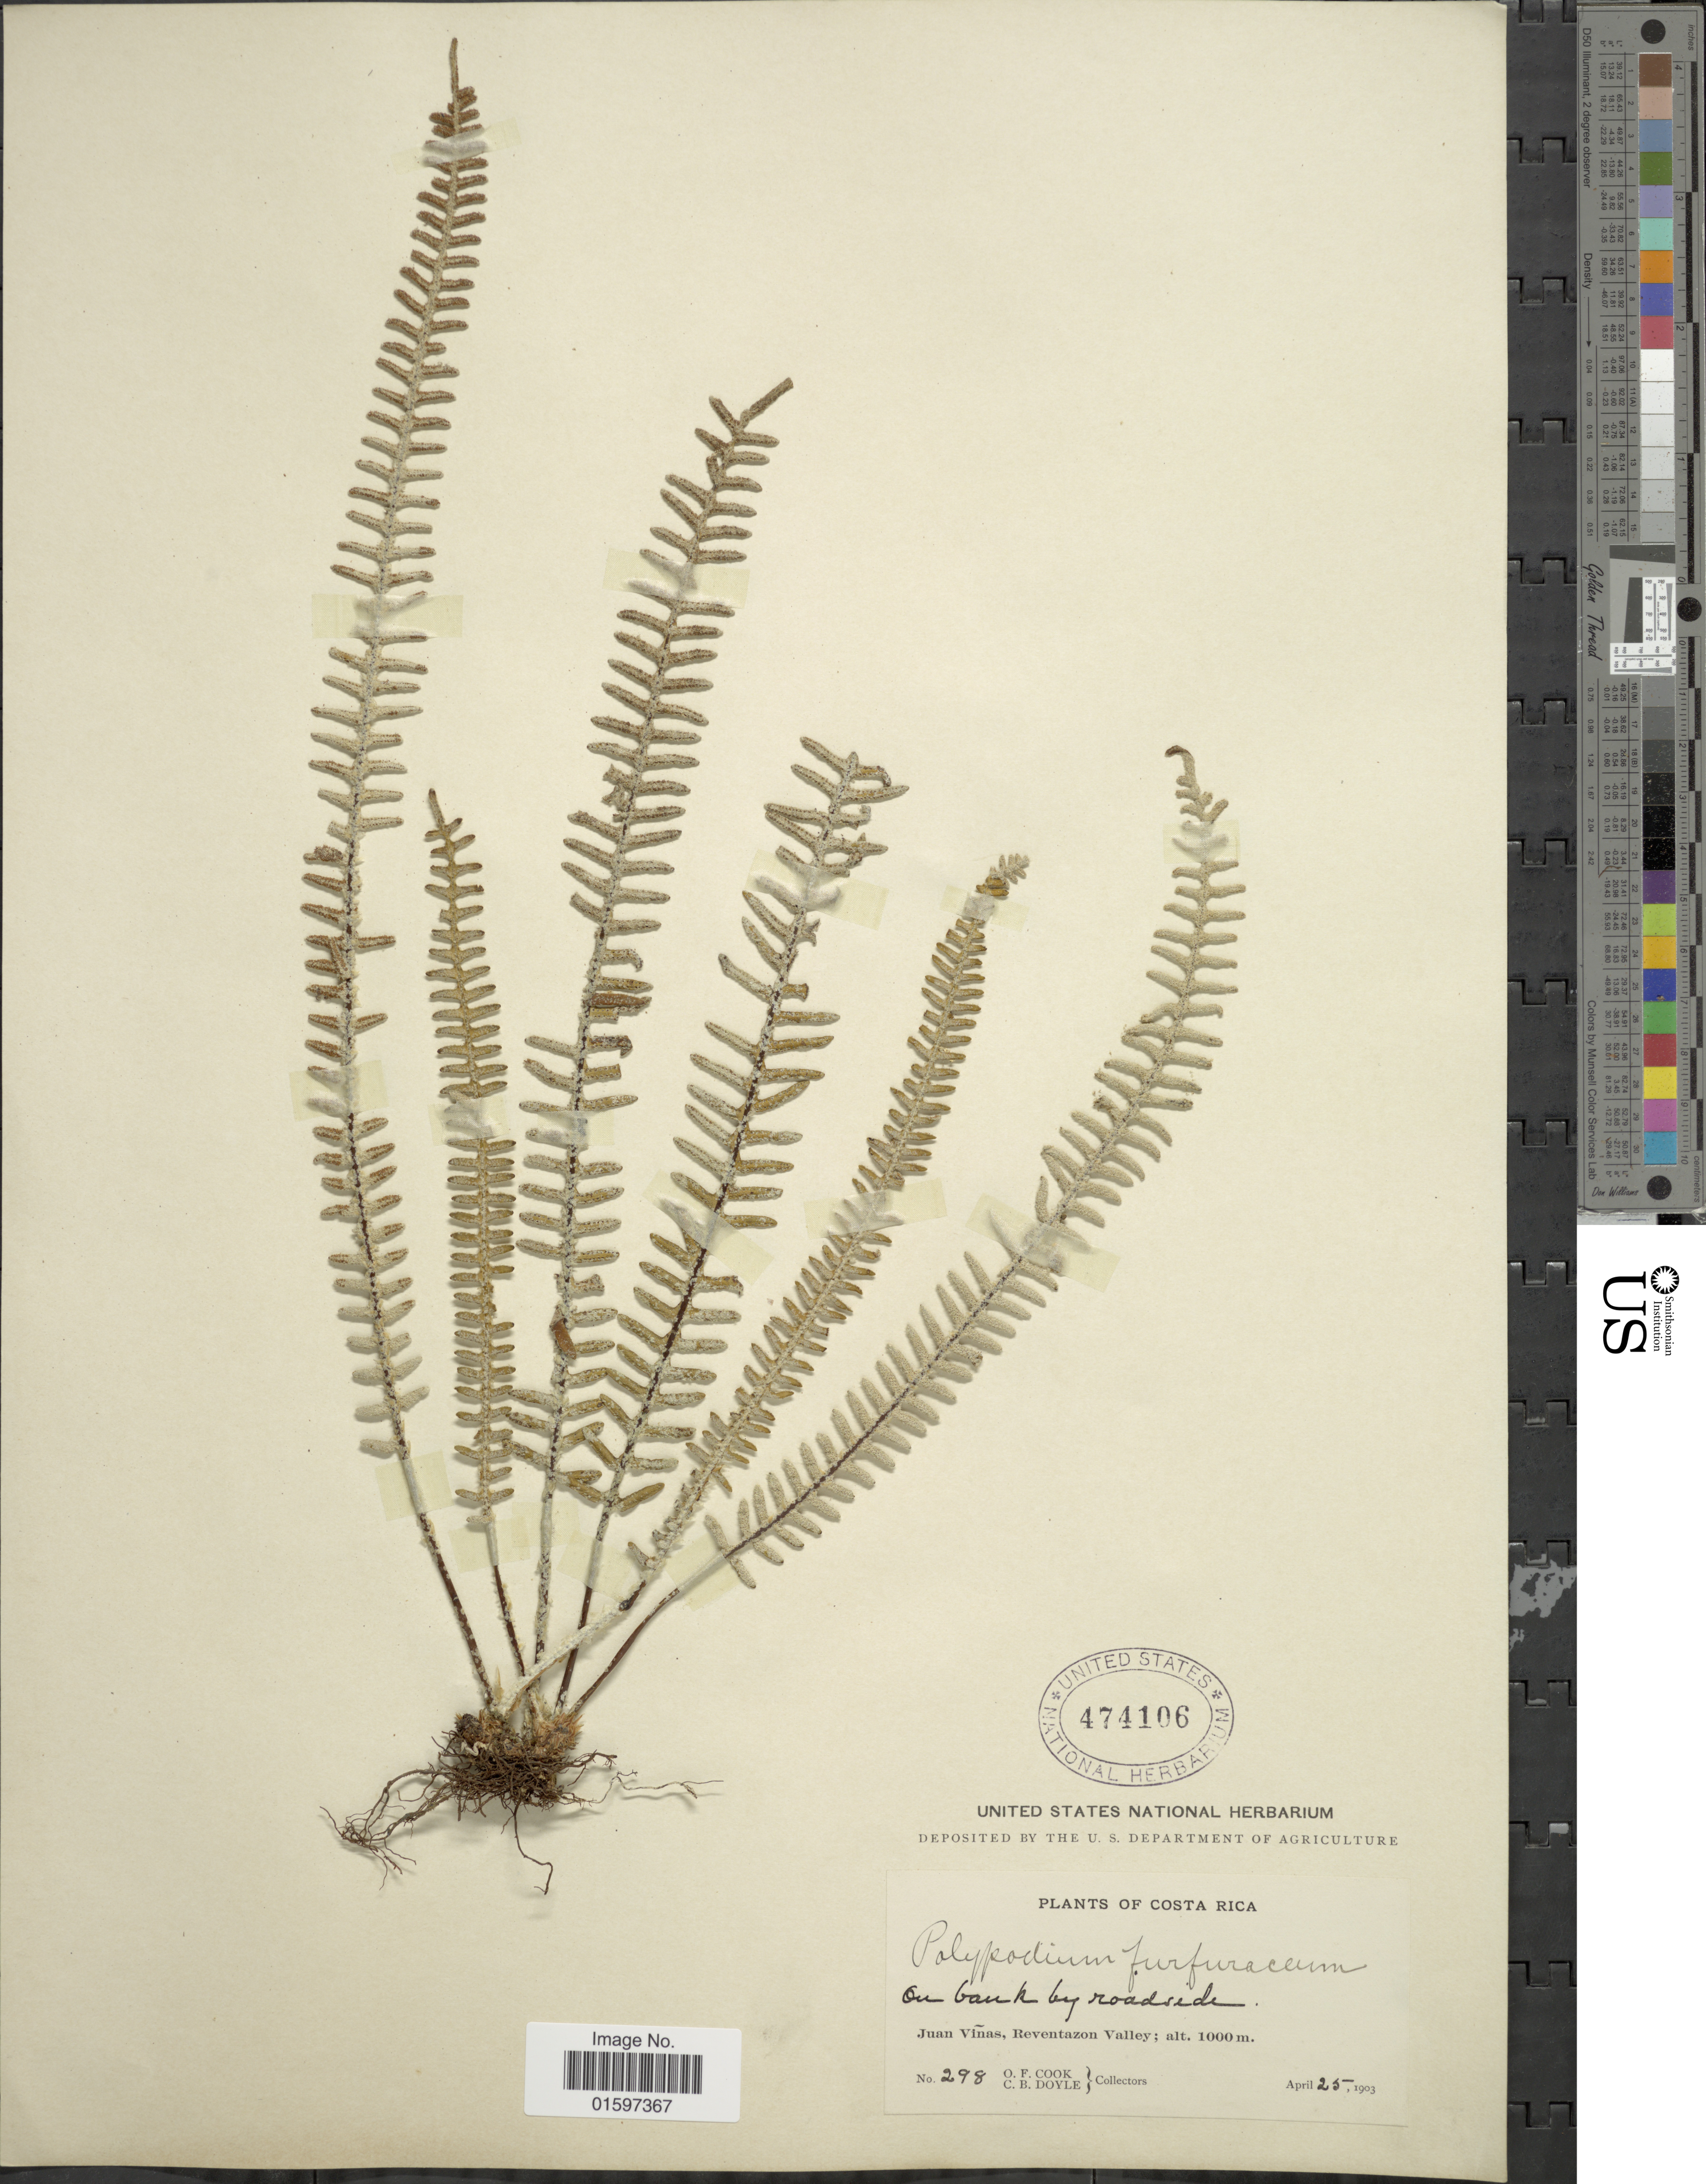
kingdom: Plantae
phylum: Tracheophyta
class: Polypodiopsida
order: Polypodiales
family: Polypodiaceae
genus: Pleopeltis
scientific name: Pleopeltis furfuracea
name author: (Schltdl. & Cham.) A.R. Sm. & Tejero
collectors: O. F. Cook & C. Doyle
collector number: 298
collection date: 1903-04-25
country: Costa Rica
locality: On bank by roadside, Juan Viñas, Reventazon Valley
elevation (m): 1000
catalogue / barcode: US 474106